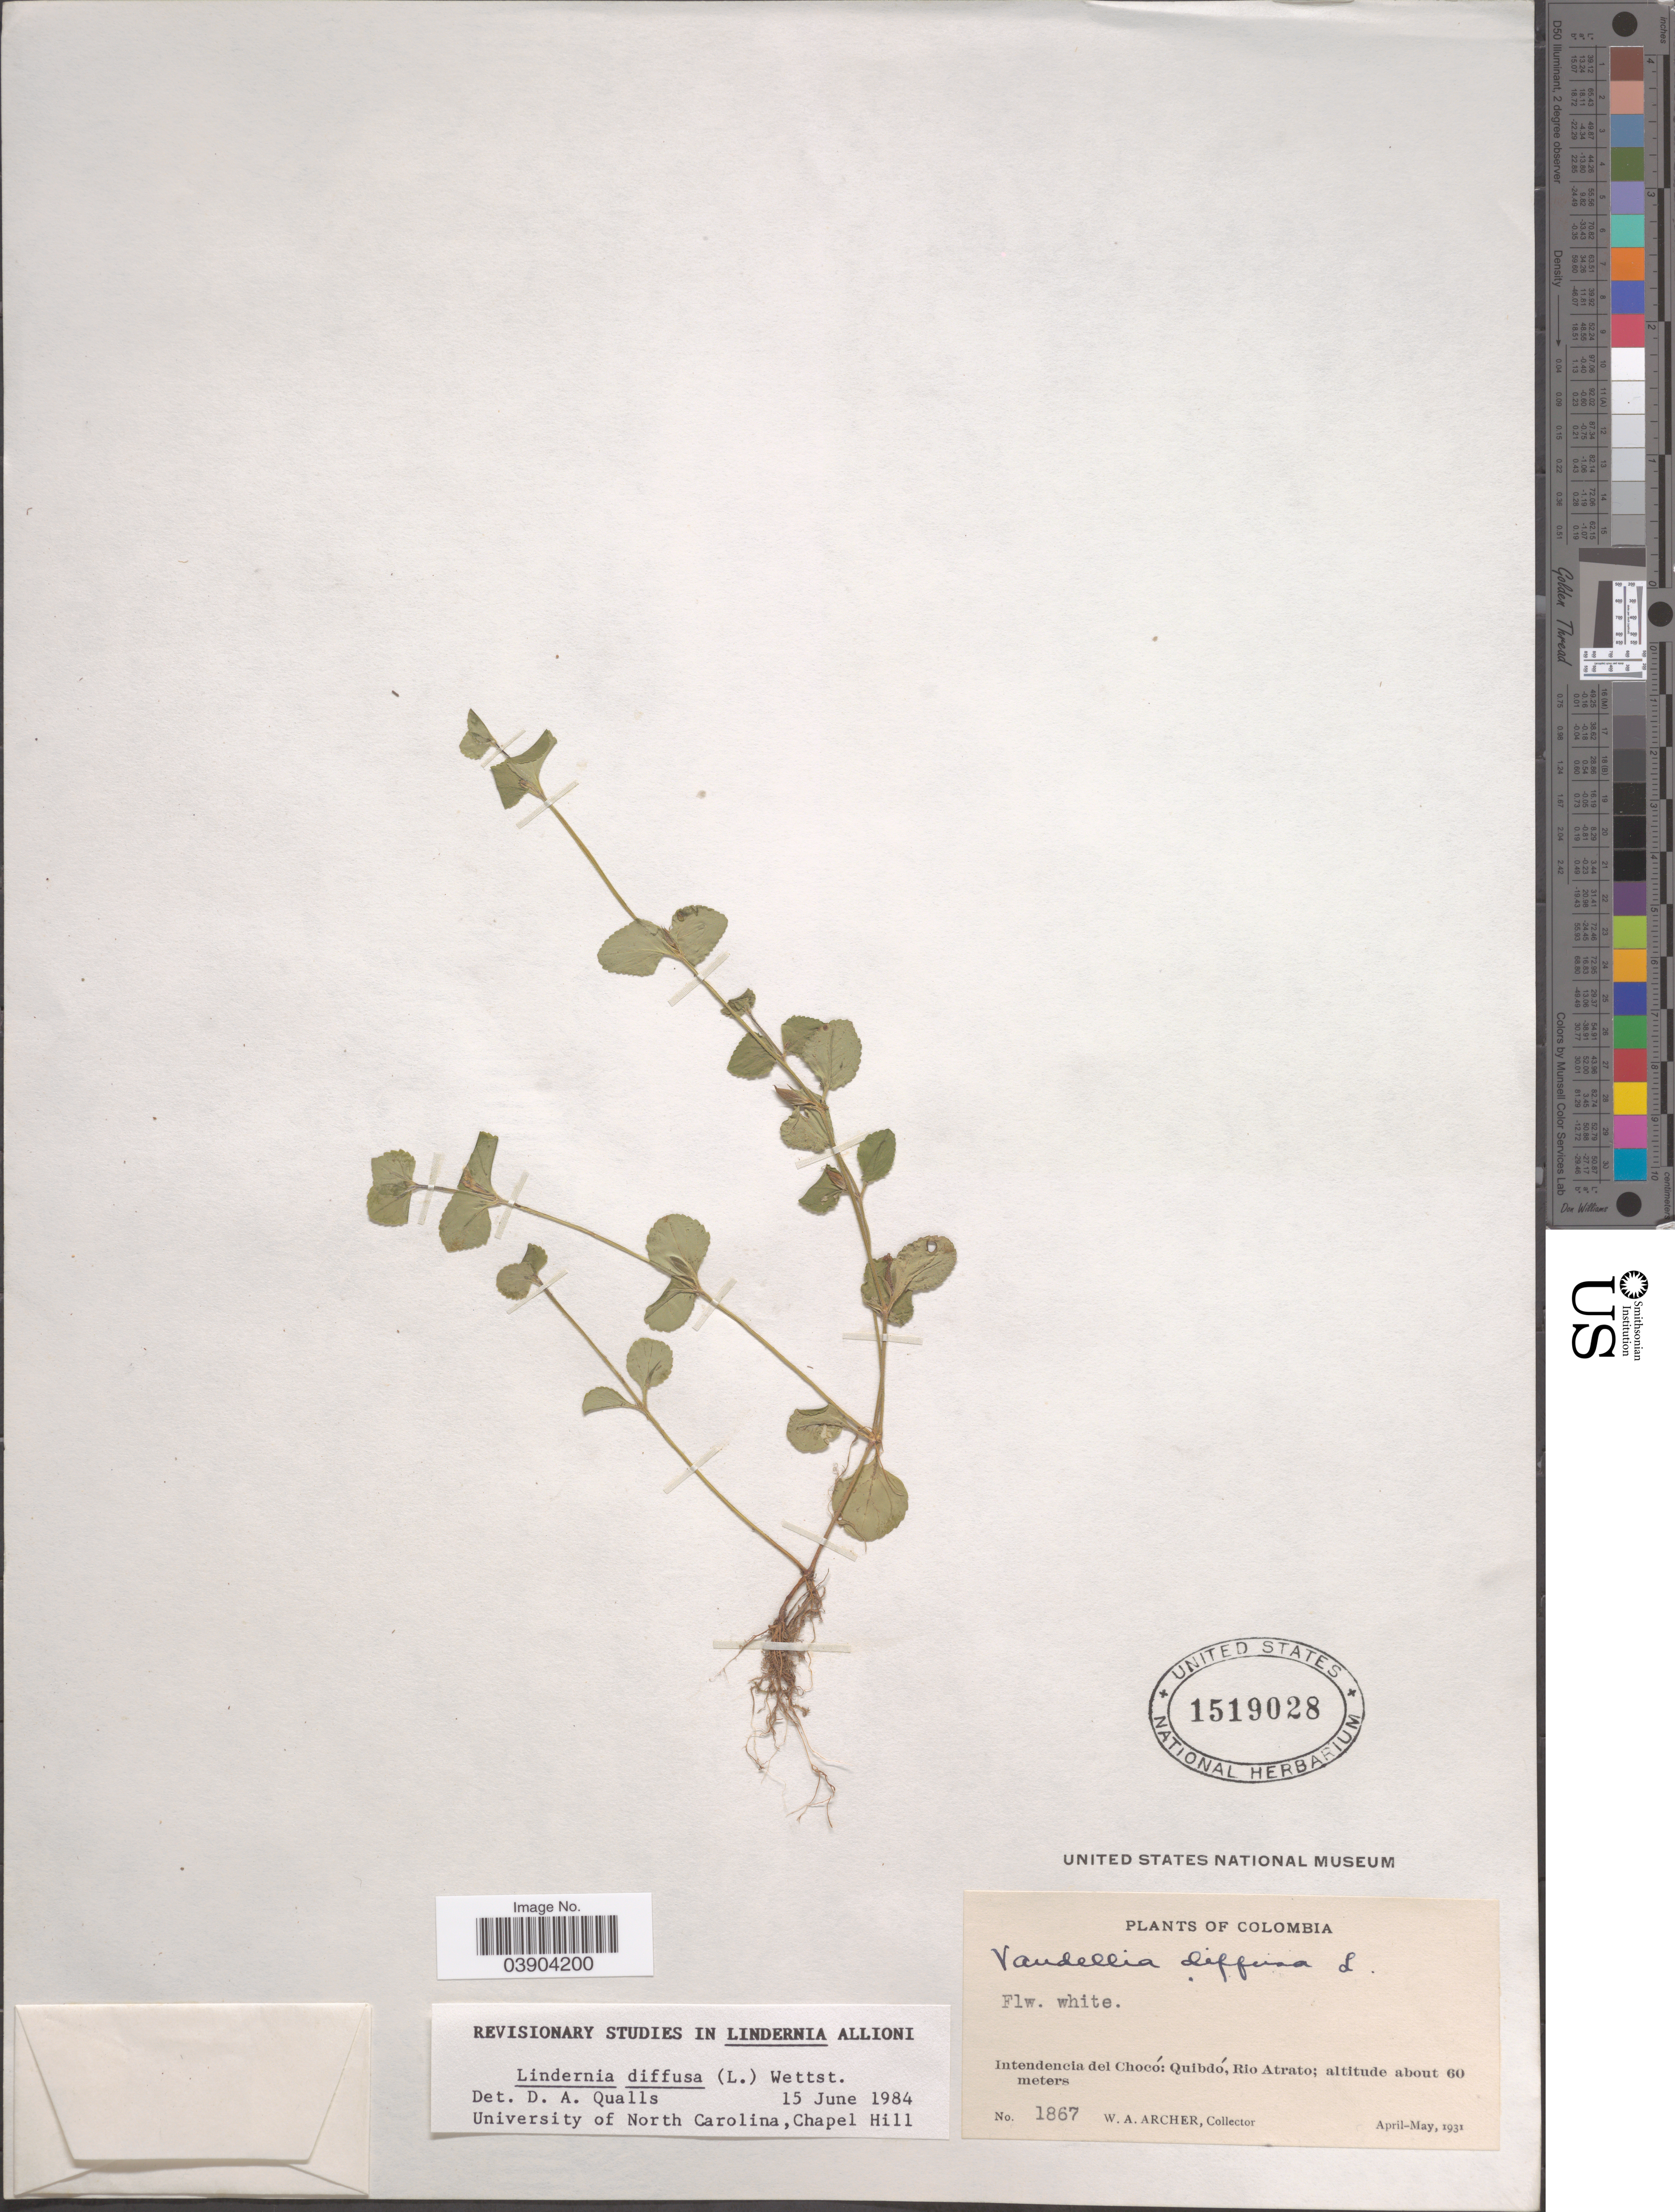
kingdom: Plantae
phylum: Tracheophyta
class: Magnoliopsida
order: Lamiales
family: Linderniaceae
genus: Lindernia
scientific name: Lindernia diffusa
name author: (L.) Wettst.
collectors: W. Archer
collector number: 1867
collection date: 1931-04/1931-05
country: Colombia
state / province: Chocó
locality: Intendencia del Chocó: Quibdó, Rio Atrato.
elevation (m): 60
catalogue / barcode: US 1519028